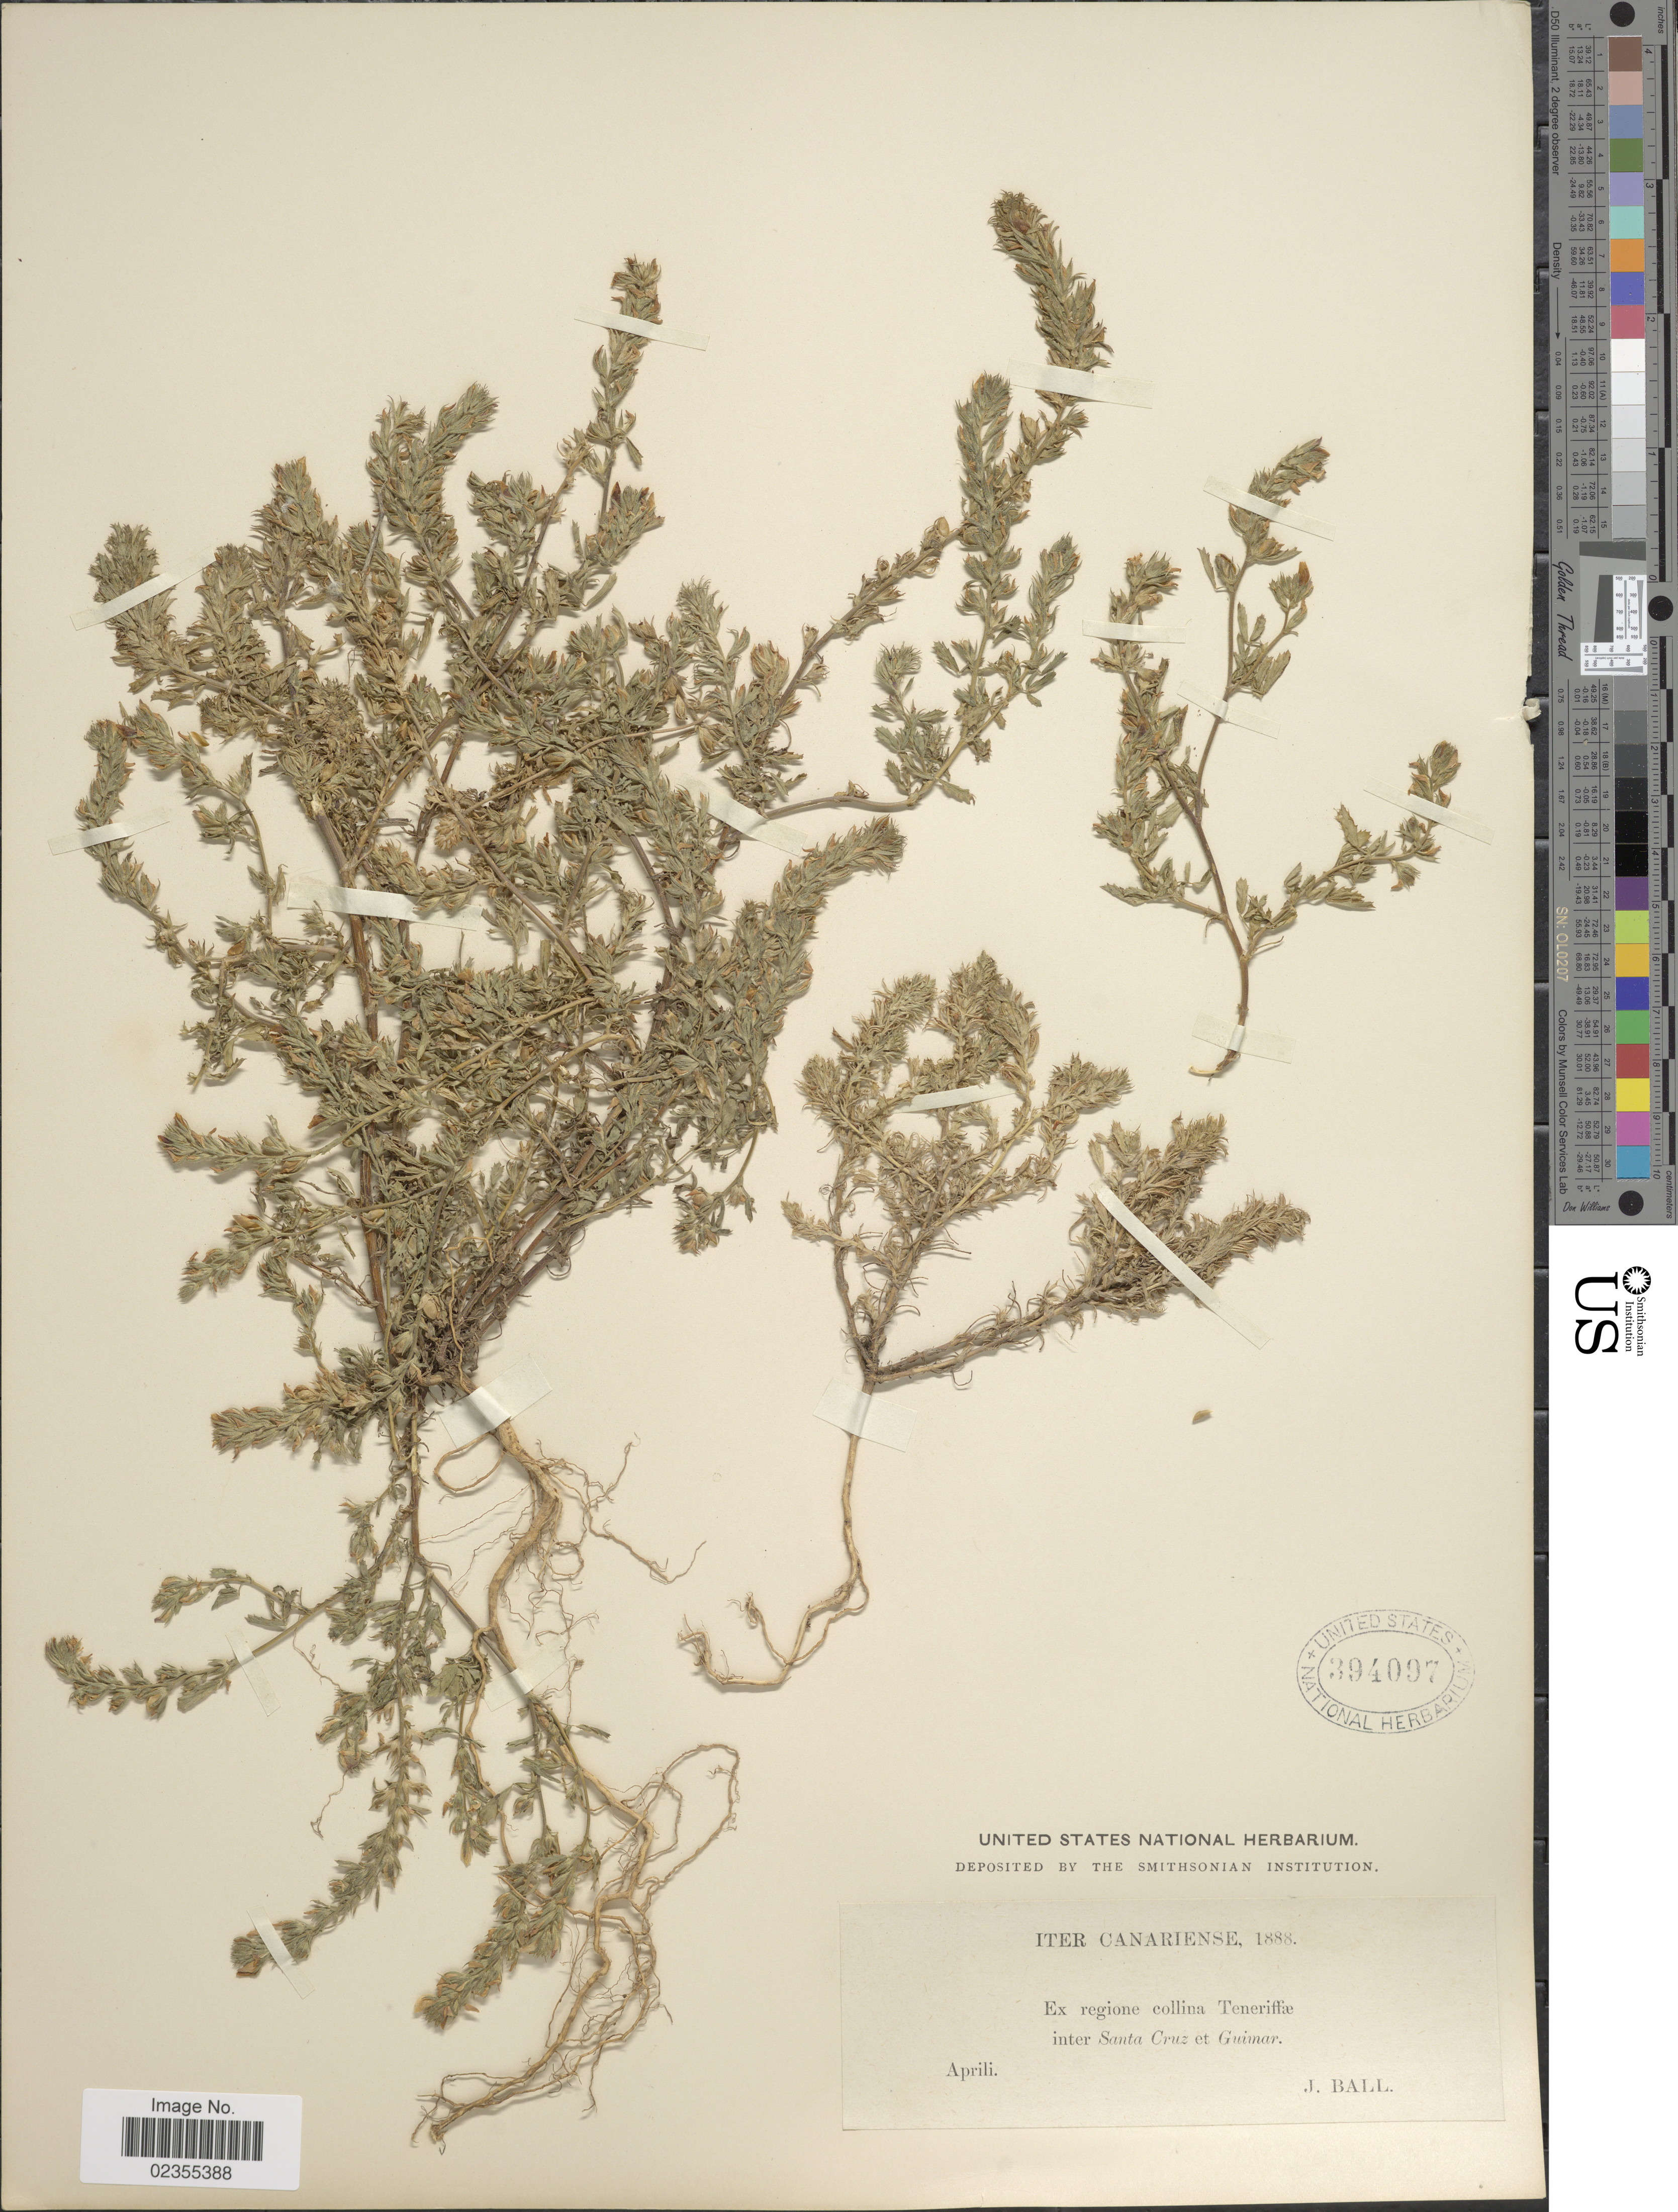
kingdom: Plantae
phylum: Tracheophyta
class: Magnoliopsida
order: Fabales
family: Fabaceae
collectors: J. Ball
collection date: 1888-04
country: Spain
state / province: Canarias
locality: Iter Canariense, regione collina Teneriffæ inter Santa Cruz et Guimar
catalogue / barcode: US 394097